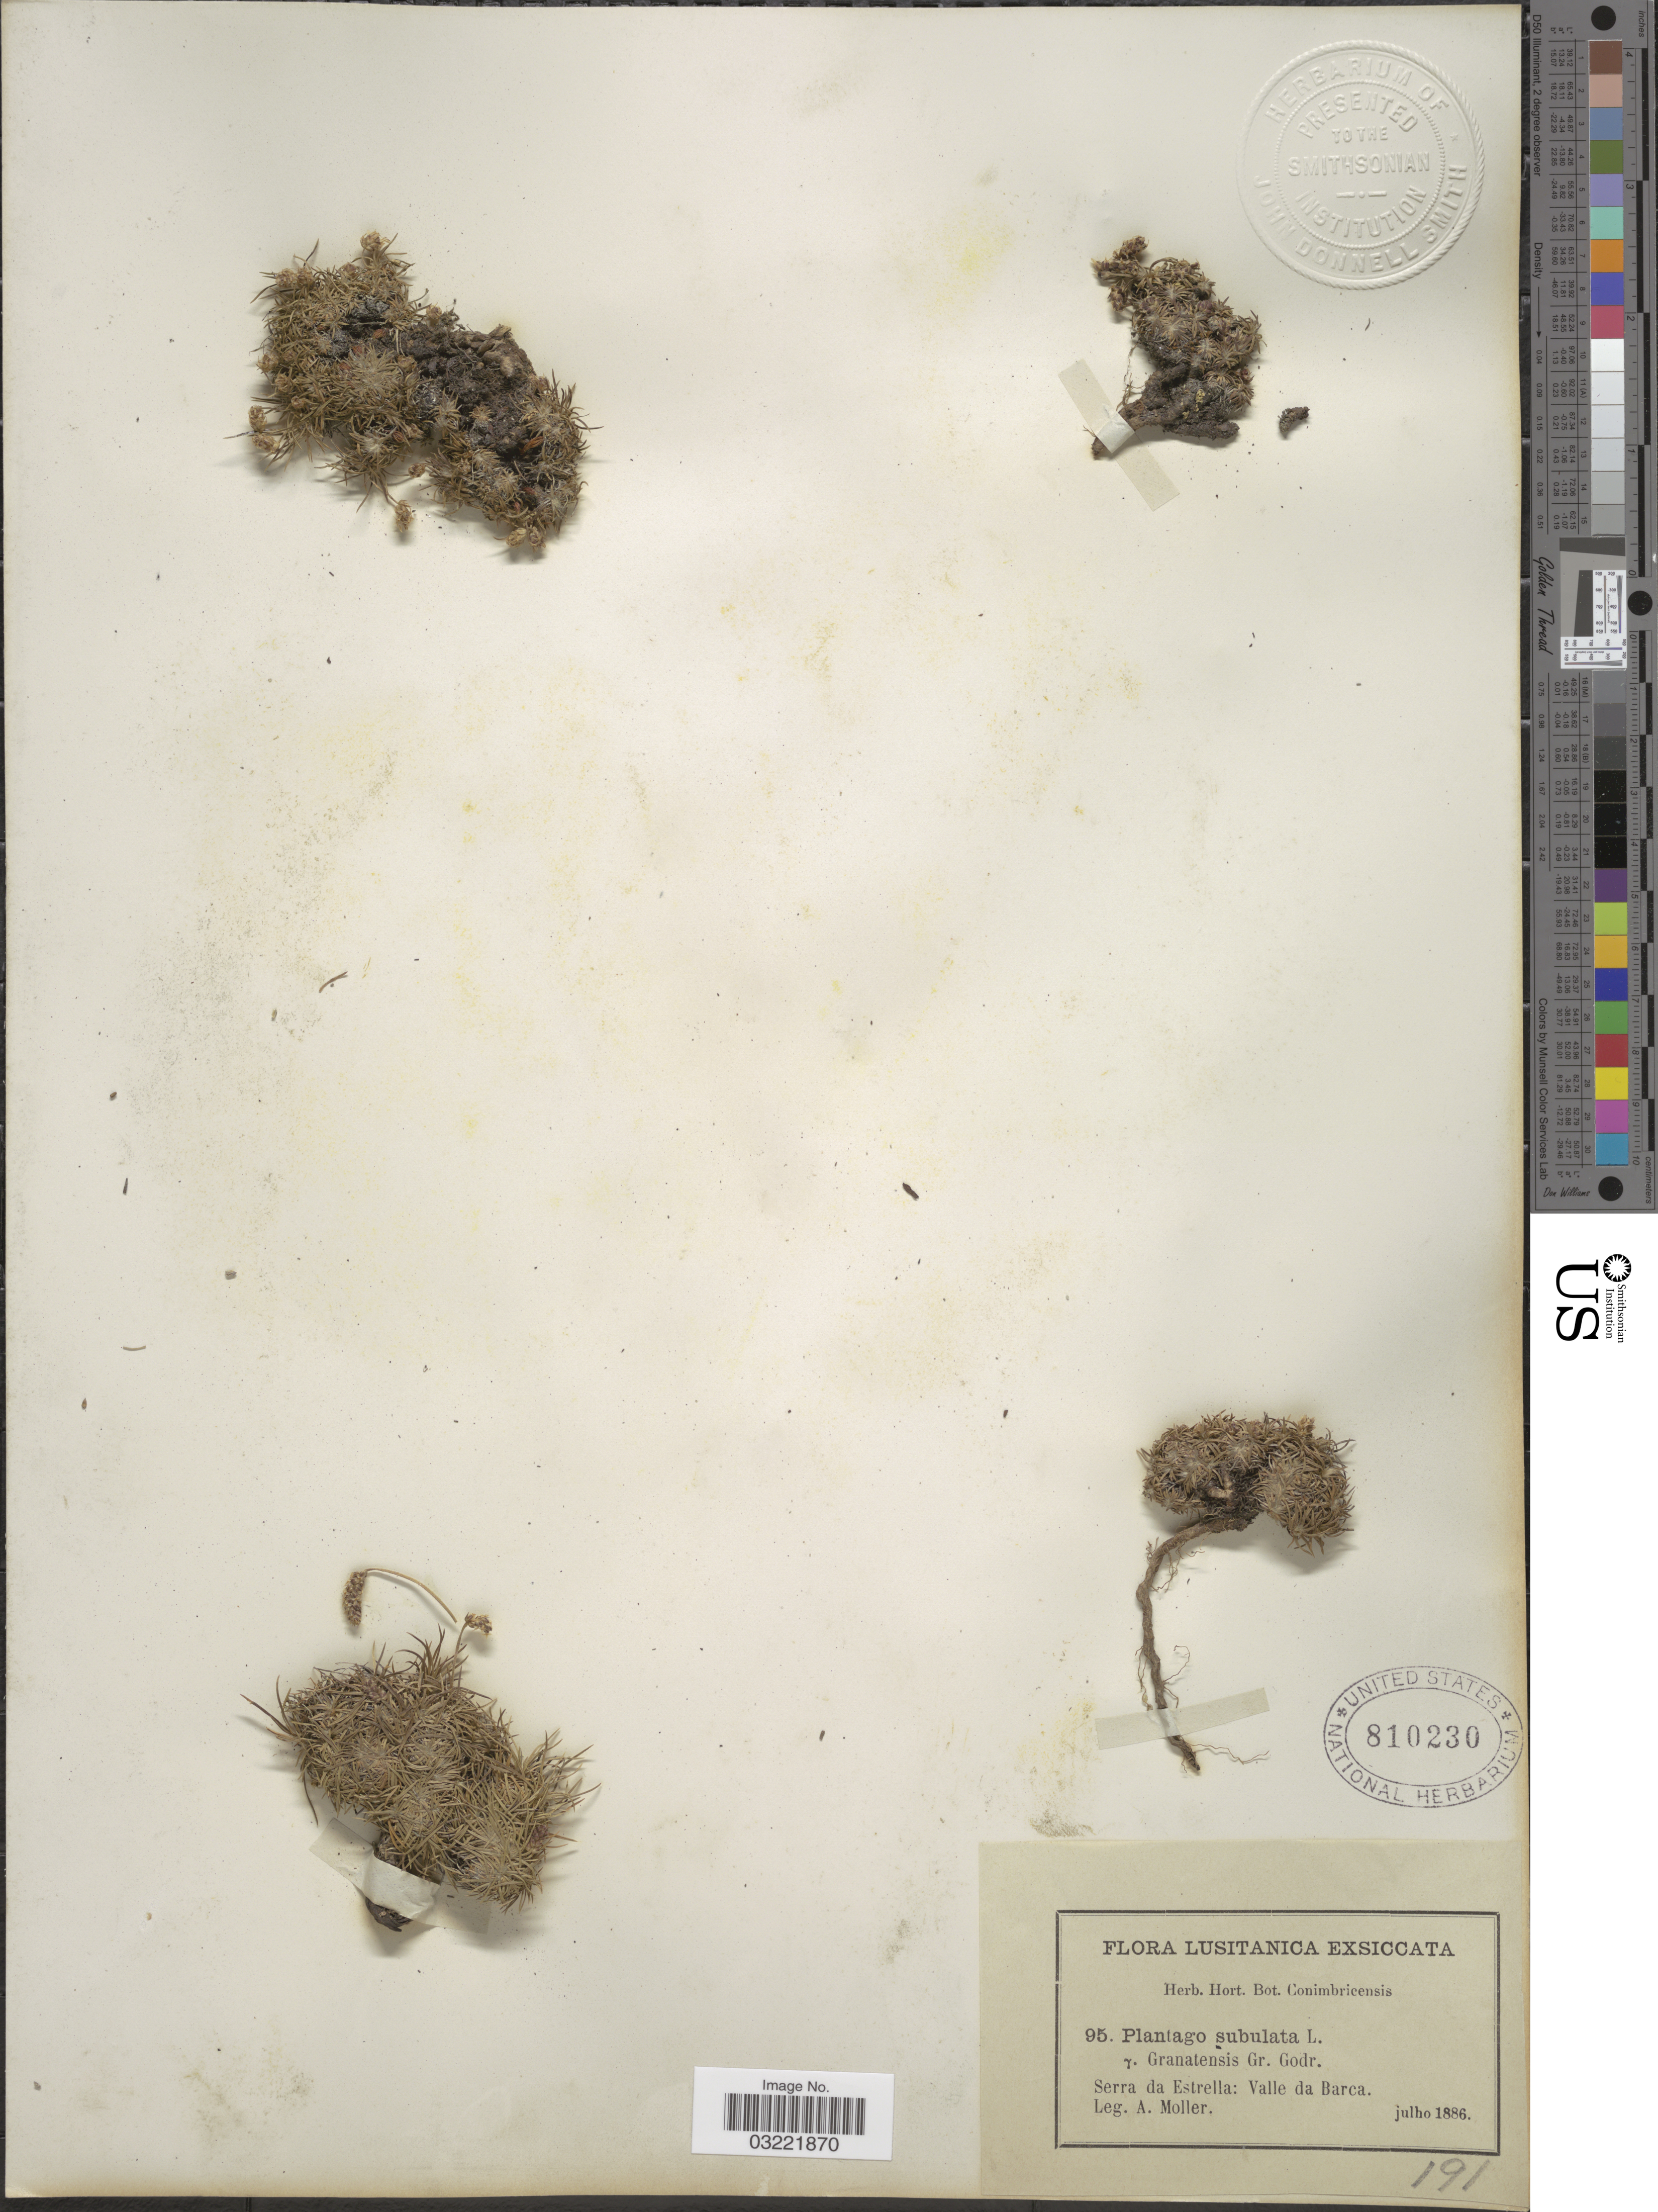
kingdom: Plantae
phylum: Tracheophyta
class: Magnoliopsida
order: Lamiales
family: Plantaginaceae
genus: Plantago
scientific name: Plantago subulata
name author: L.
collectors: A. Moller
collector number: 95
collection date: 1886-07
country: Portugal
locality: Lusitanica. Serra da Estrella: Valle da Barca.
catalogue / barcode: US 810230